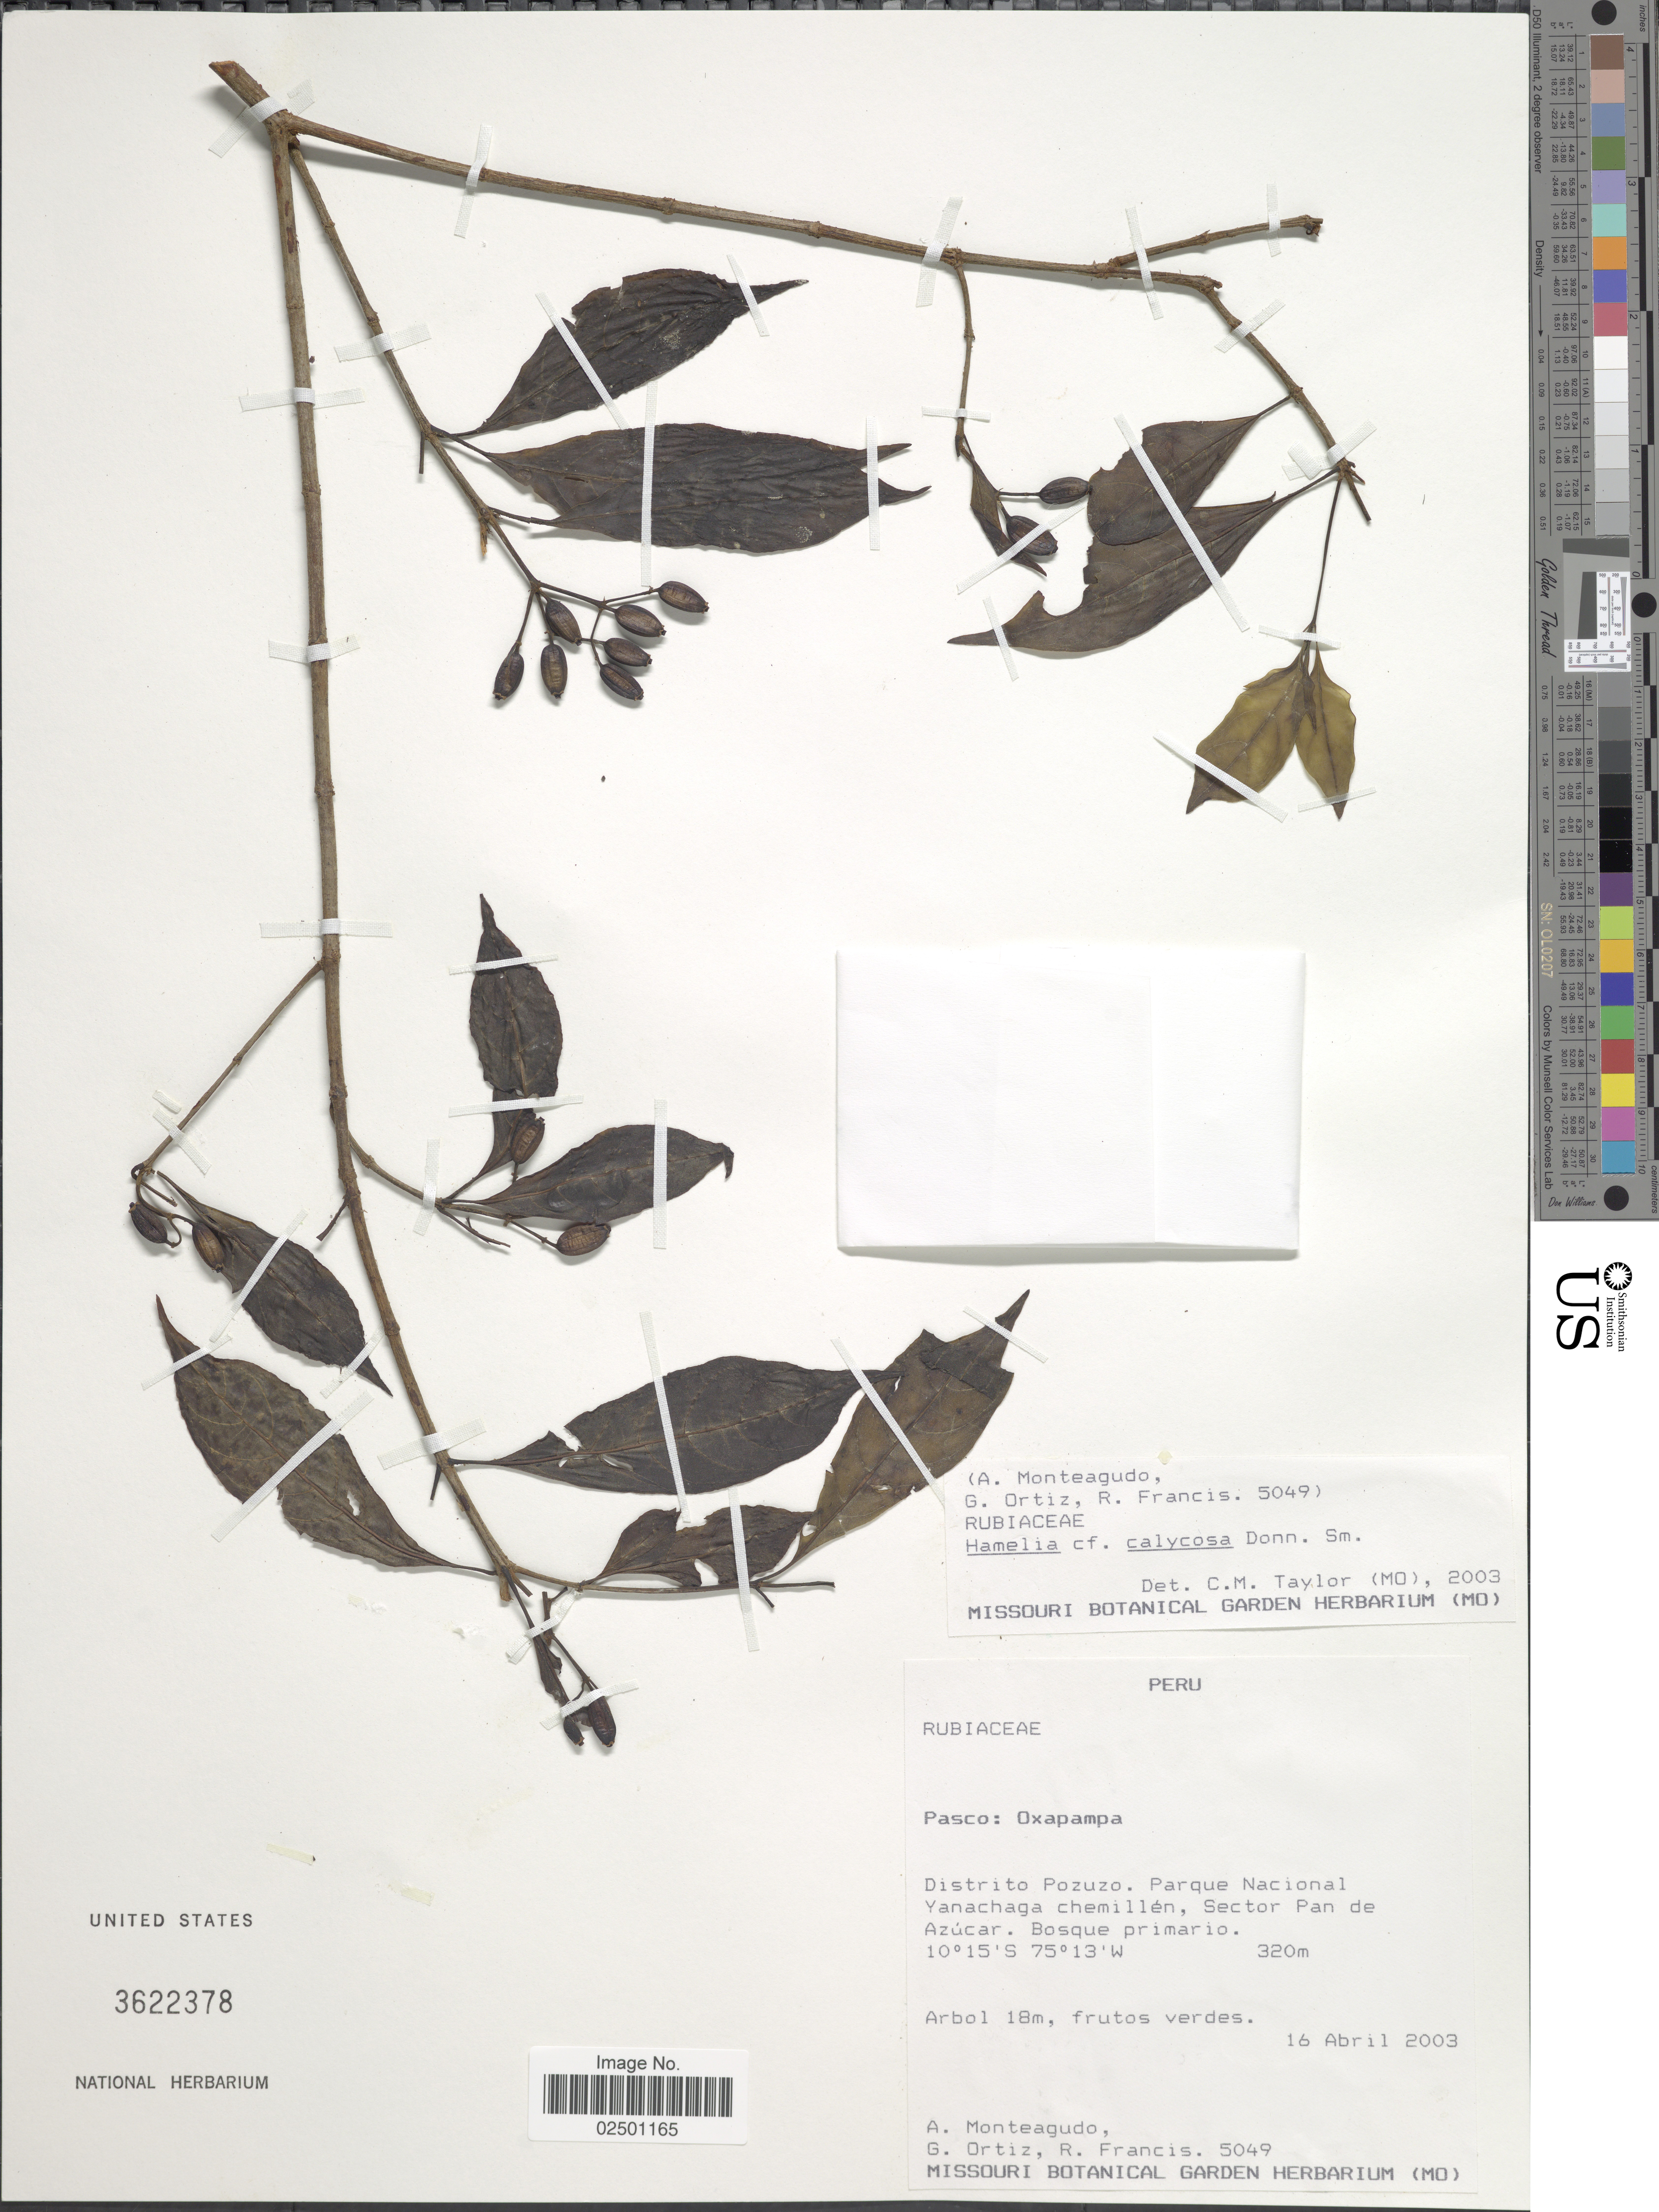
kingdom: Plantae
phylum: Tracheophyta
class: Magnoliopsida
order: Gentianales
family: Rubiaceae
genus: Hamelia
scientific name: Hamelia calycosa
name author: Donn. Sm.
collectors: A. Monteagudo, G. Ortiz & R. Francis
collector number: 5049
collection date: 2003-04-16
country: Peru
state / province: Pasco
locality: Oxapampa. Distrito Pozuzo. Parque Nacional Yanachaga chemillen, Sector Pan de Azucar.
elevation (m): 320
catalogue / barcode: US 3622378